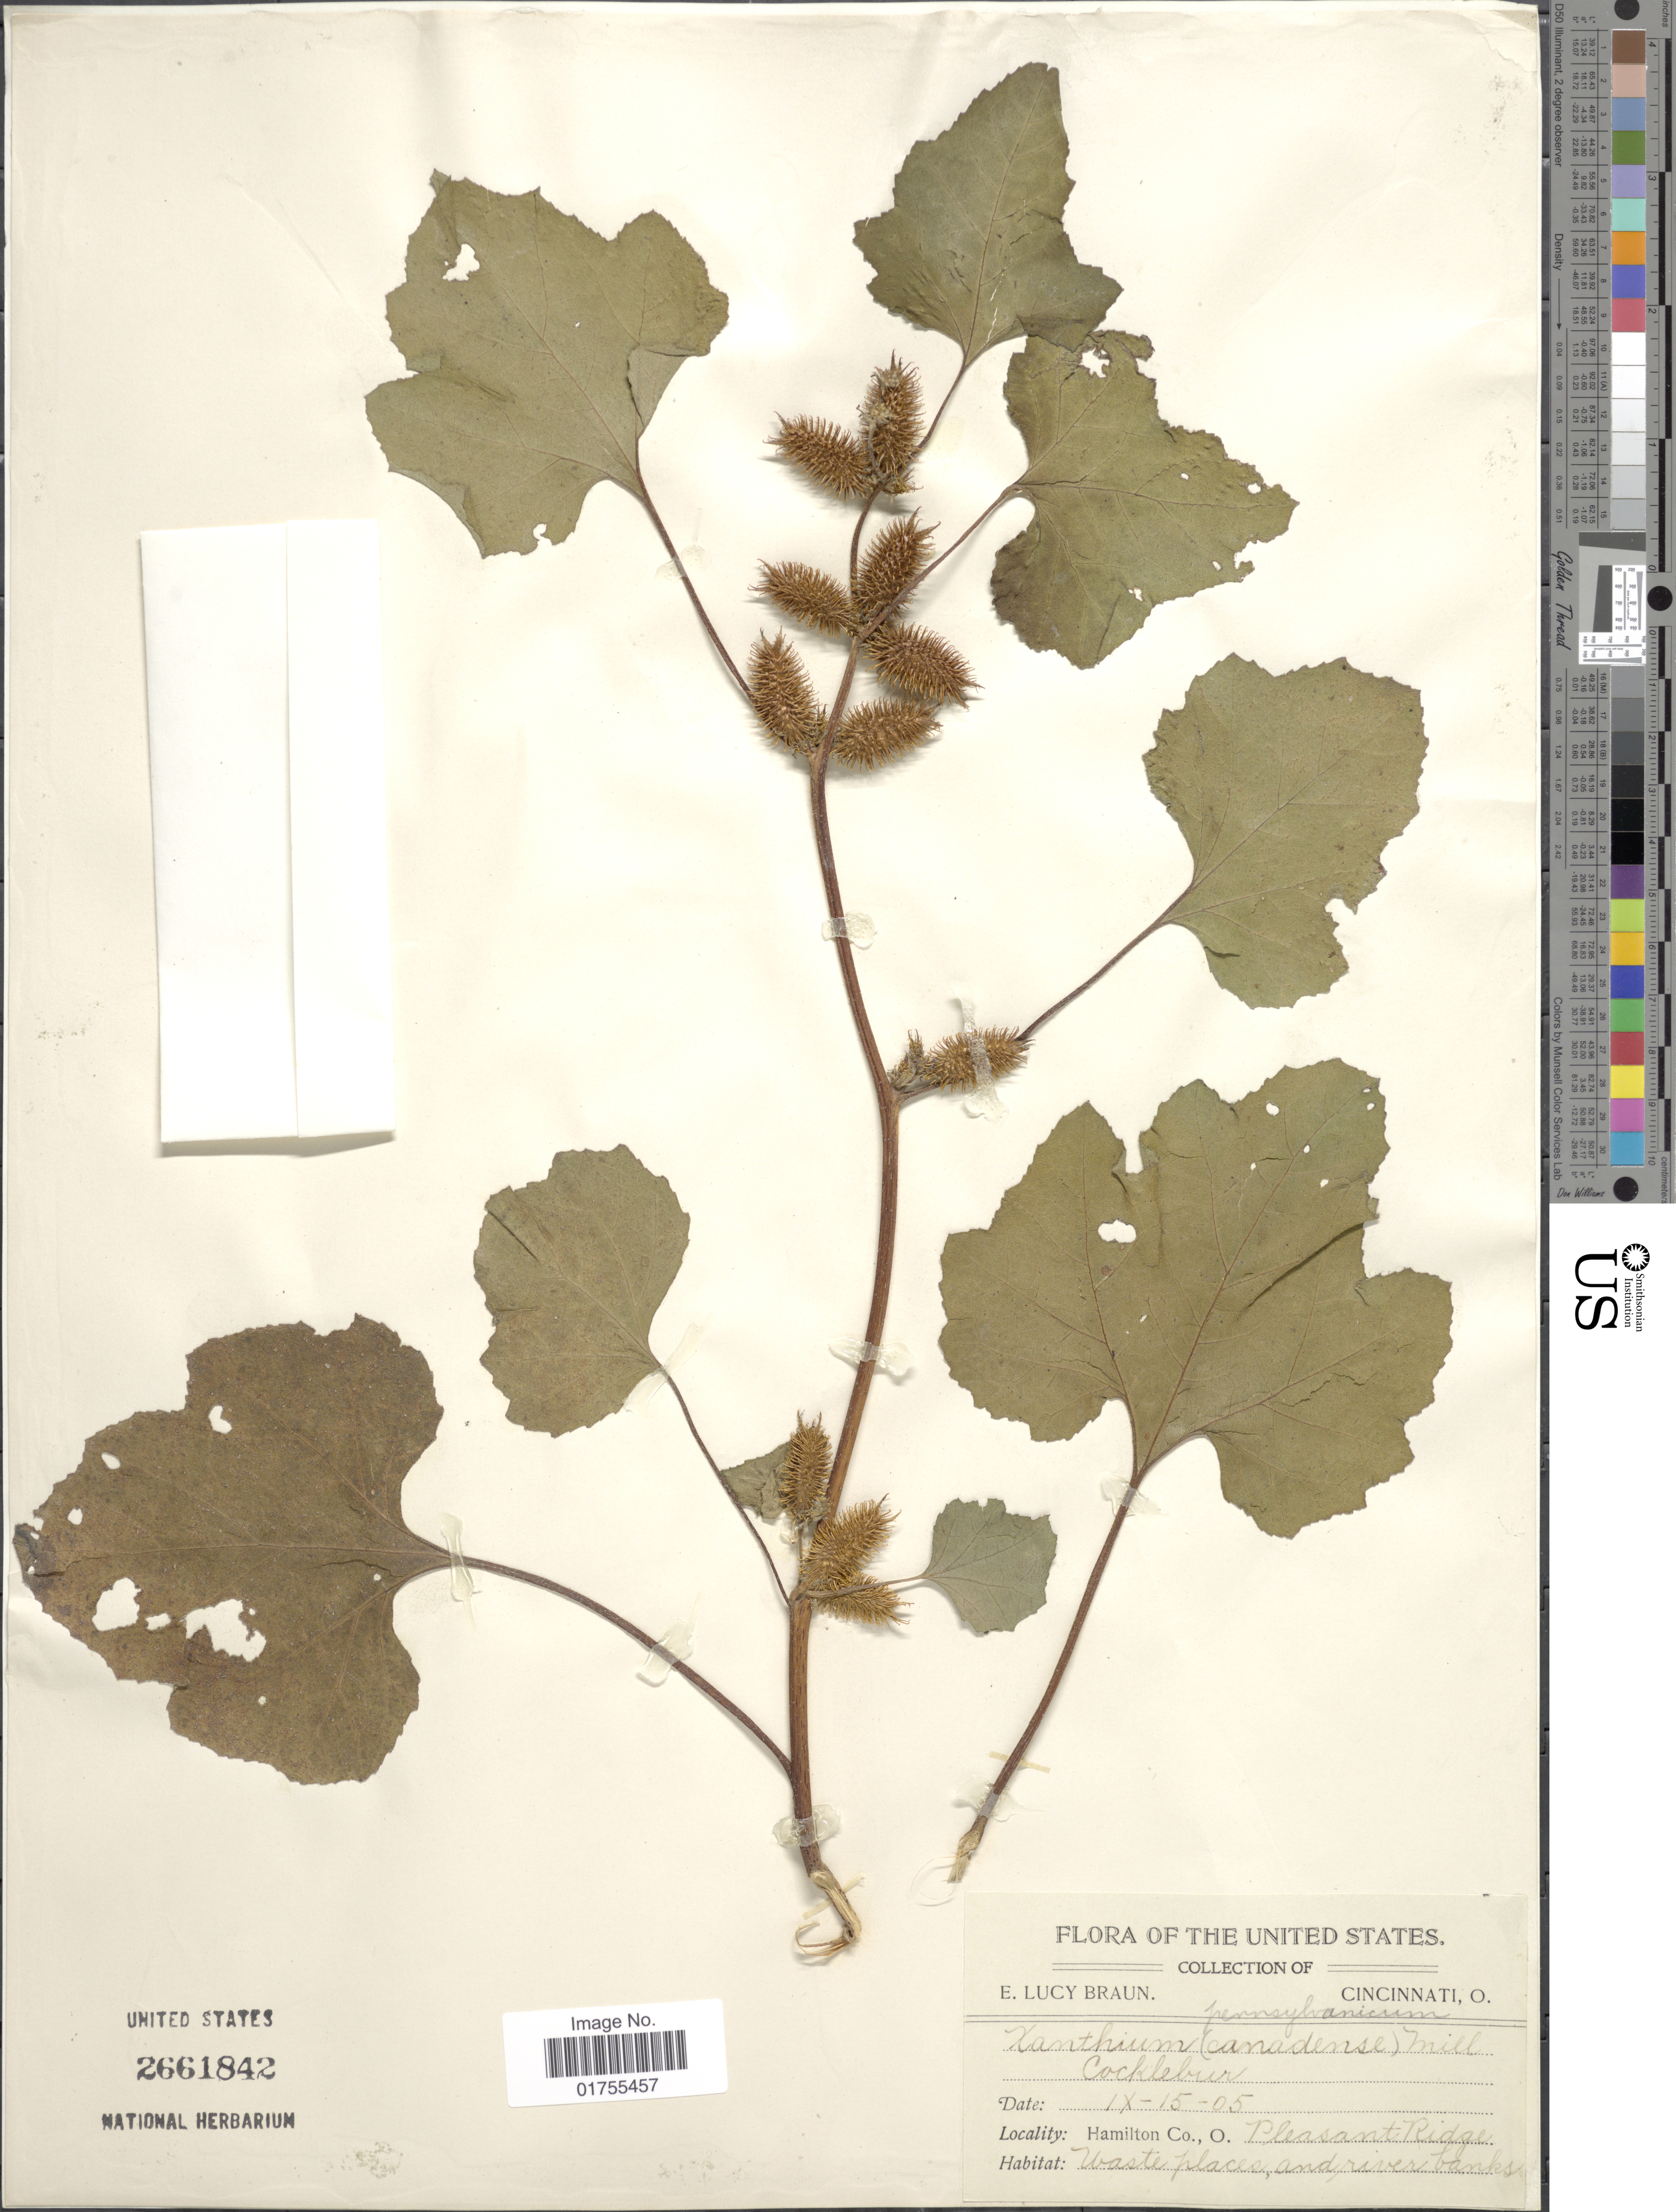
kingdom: Plantae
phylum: Tracheophyta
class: Magnoliopsida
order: Asterales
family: Asteraceae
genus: Xanthium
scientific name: Xanthium strumarium var. glabratum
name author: Mill.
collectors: E. L. Braun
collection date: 1905-09-15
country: United States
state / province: Ohio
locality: Hamilton Co., O., Pleasant Ridge, Waste places and river banks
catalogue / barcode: US 2661842